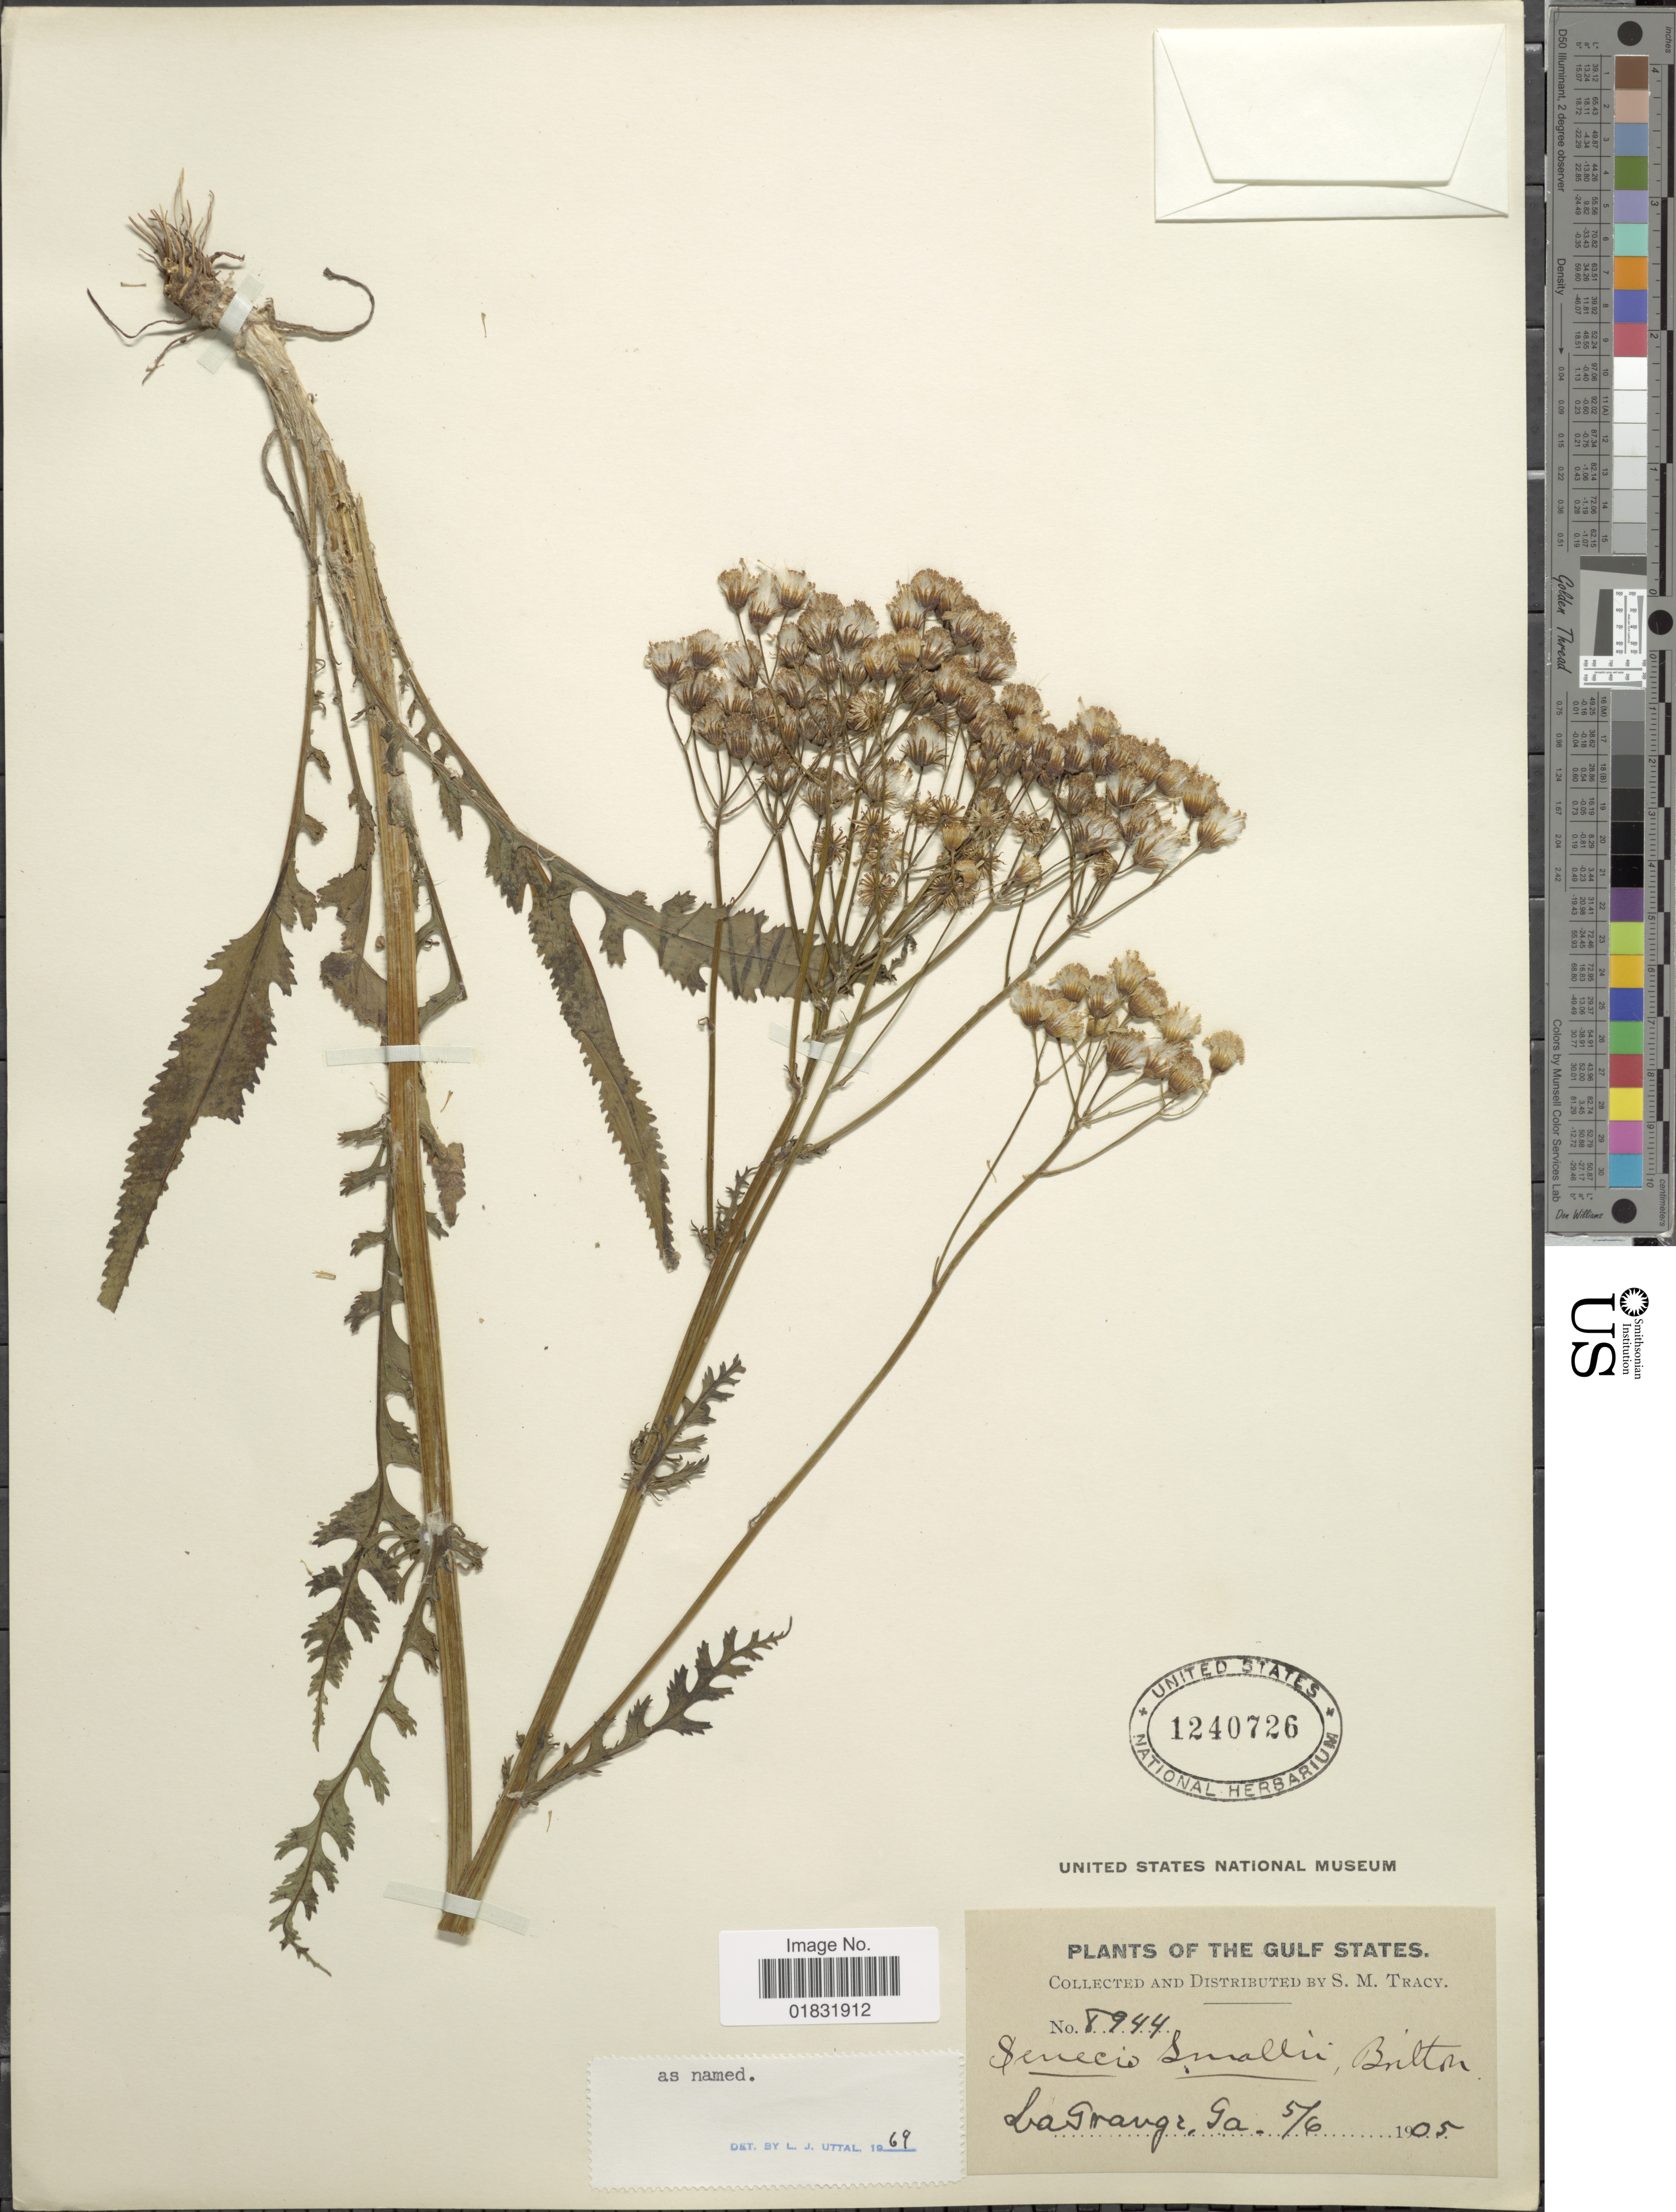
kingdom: Plantae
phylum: Tracheophyta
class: Magnoliopsida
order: Asterales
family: Asteraceae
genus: Packera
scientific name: Packera smallii Britton comb ined.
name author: Britton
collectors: S. M. Tracy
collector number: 8944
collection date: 1905-06-05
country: United States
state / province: Georgia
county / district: Troup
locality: LaGrange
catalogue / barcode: US 1240726